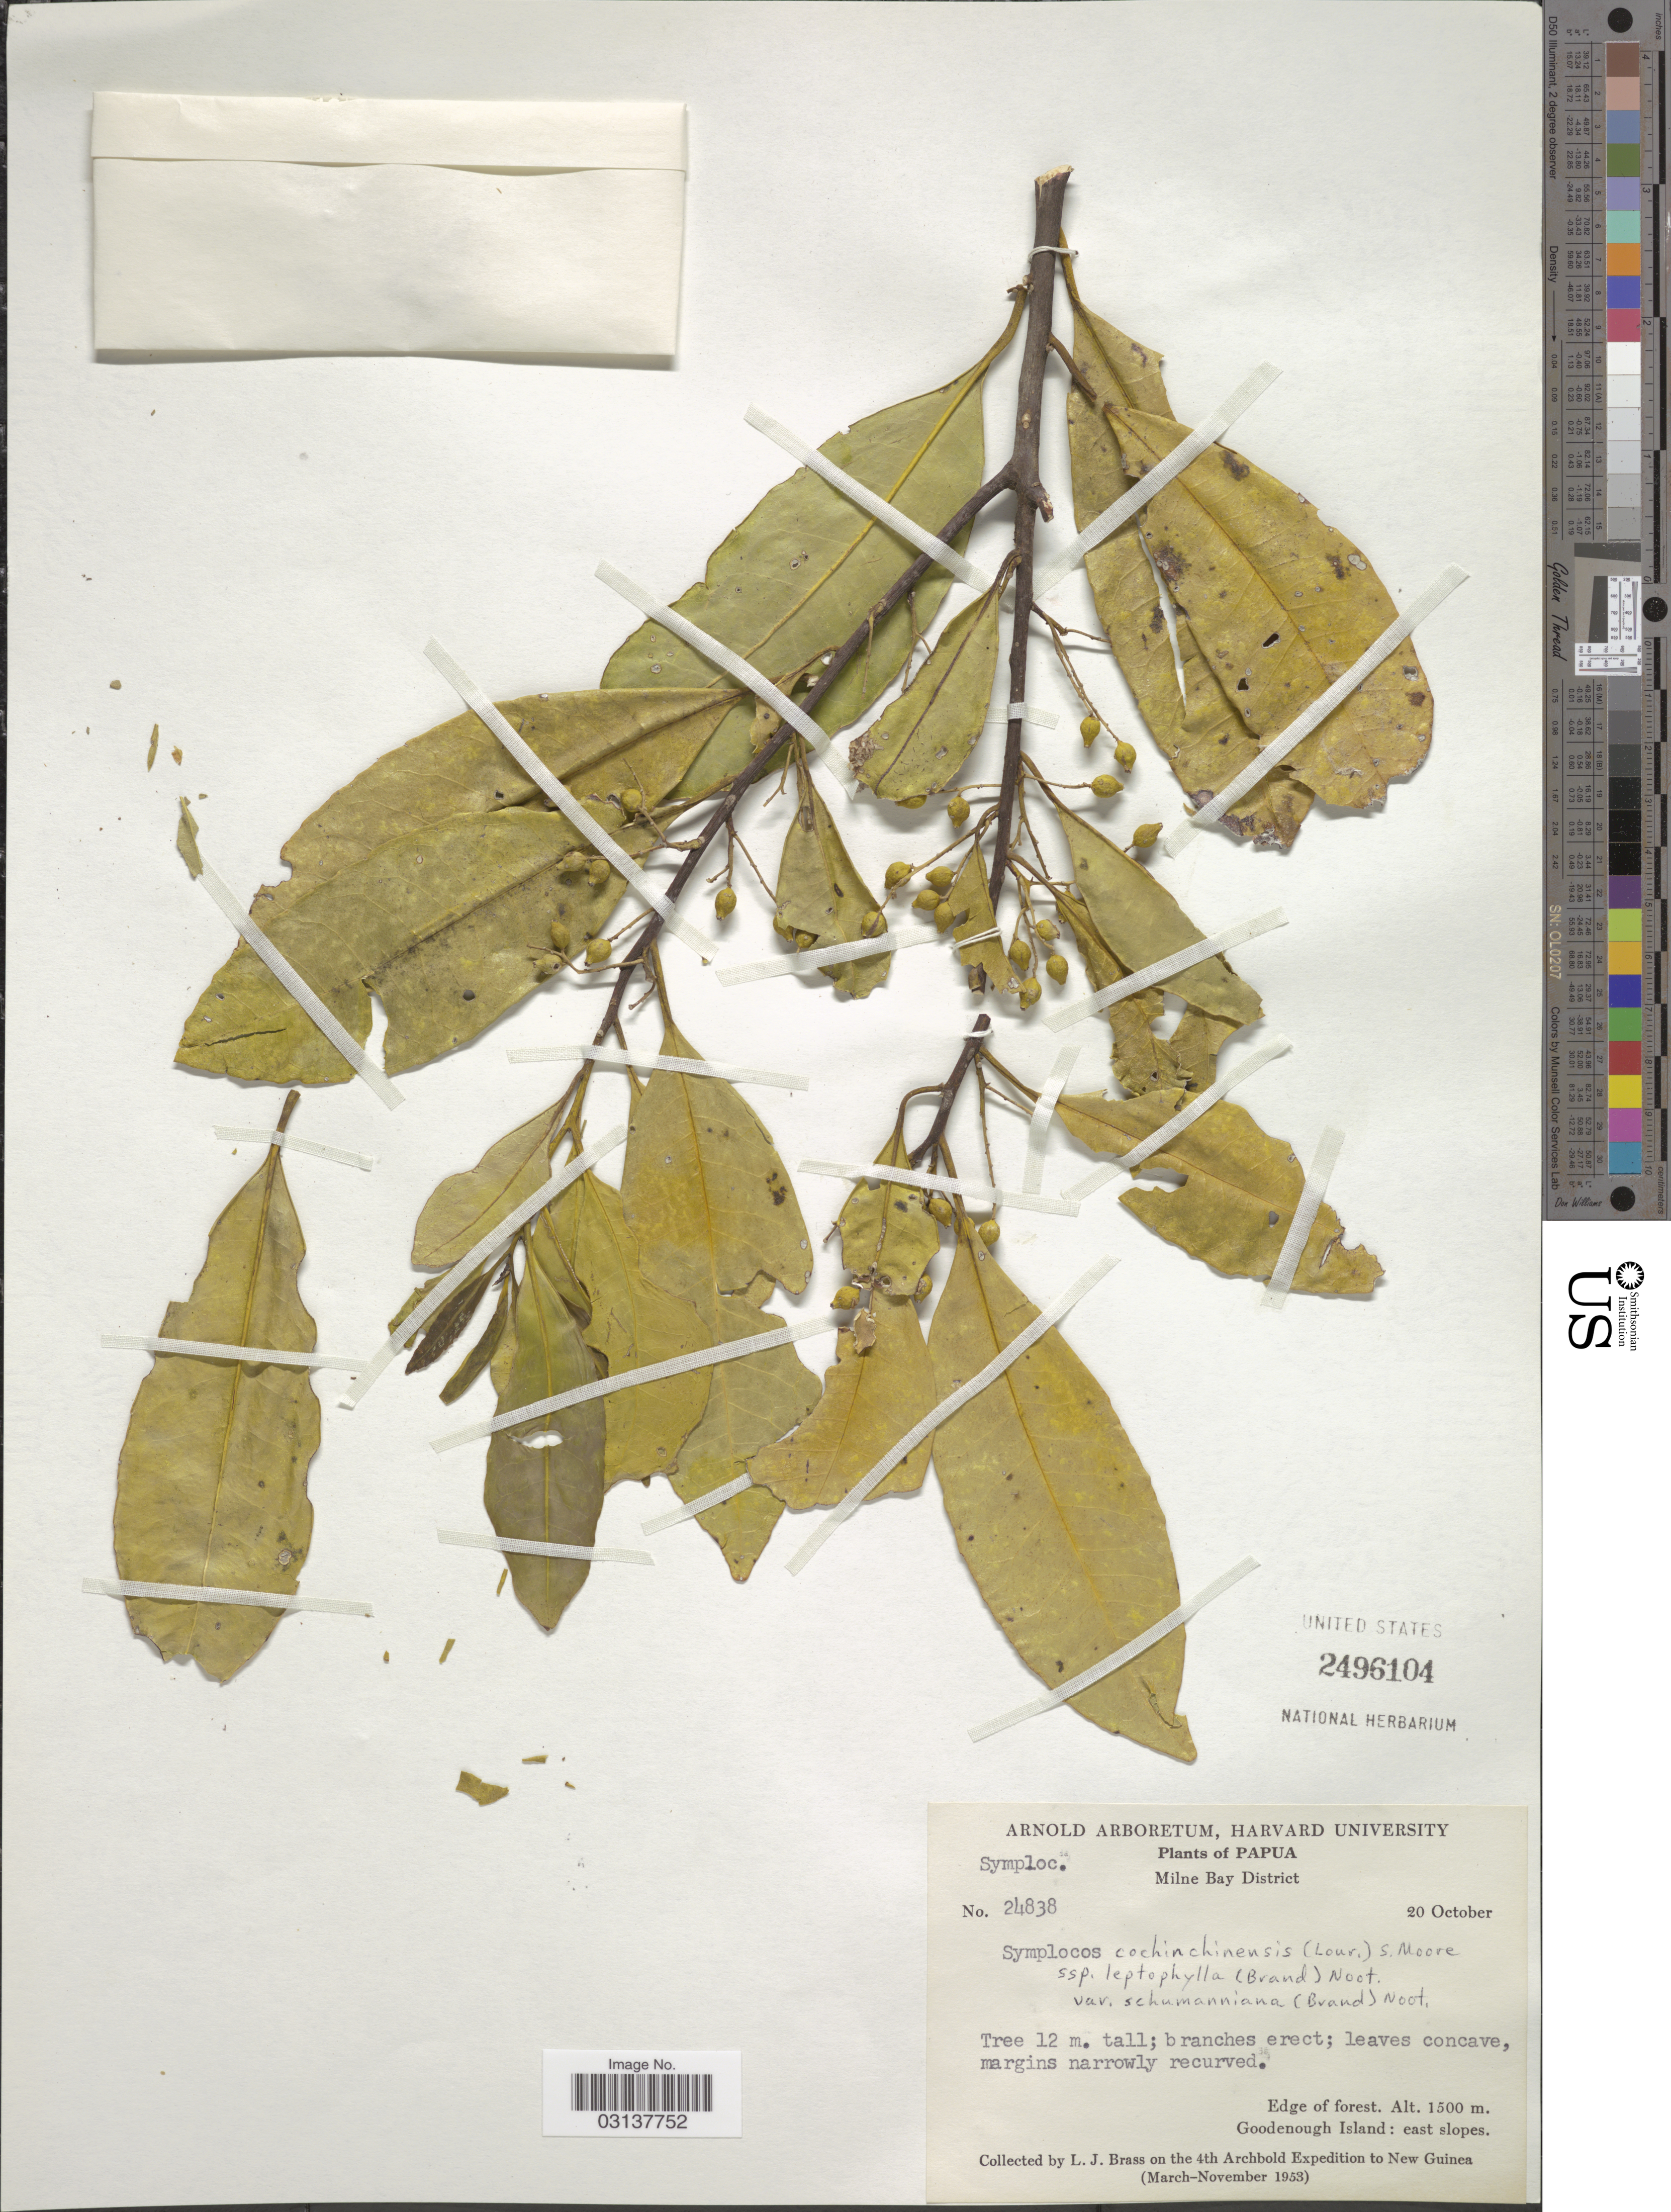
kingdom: Plantae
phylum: Tracheophyta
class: Magnoliopsida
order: Ericales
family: Symplocaceae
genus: Symplocos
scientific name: Symplocos cochinchinensis var. schumanniana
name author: (Brand) Noot.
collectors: L. J. Brass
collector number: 24838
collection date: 1953-10-20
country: Papua New Guinea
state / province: Milne Bay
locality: Milne Bay District, Edge of forest, Goodenough Island: east slopes.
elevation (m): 1500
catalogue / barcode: US 2496104